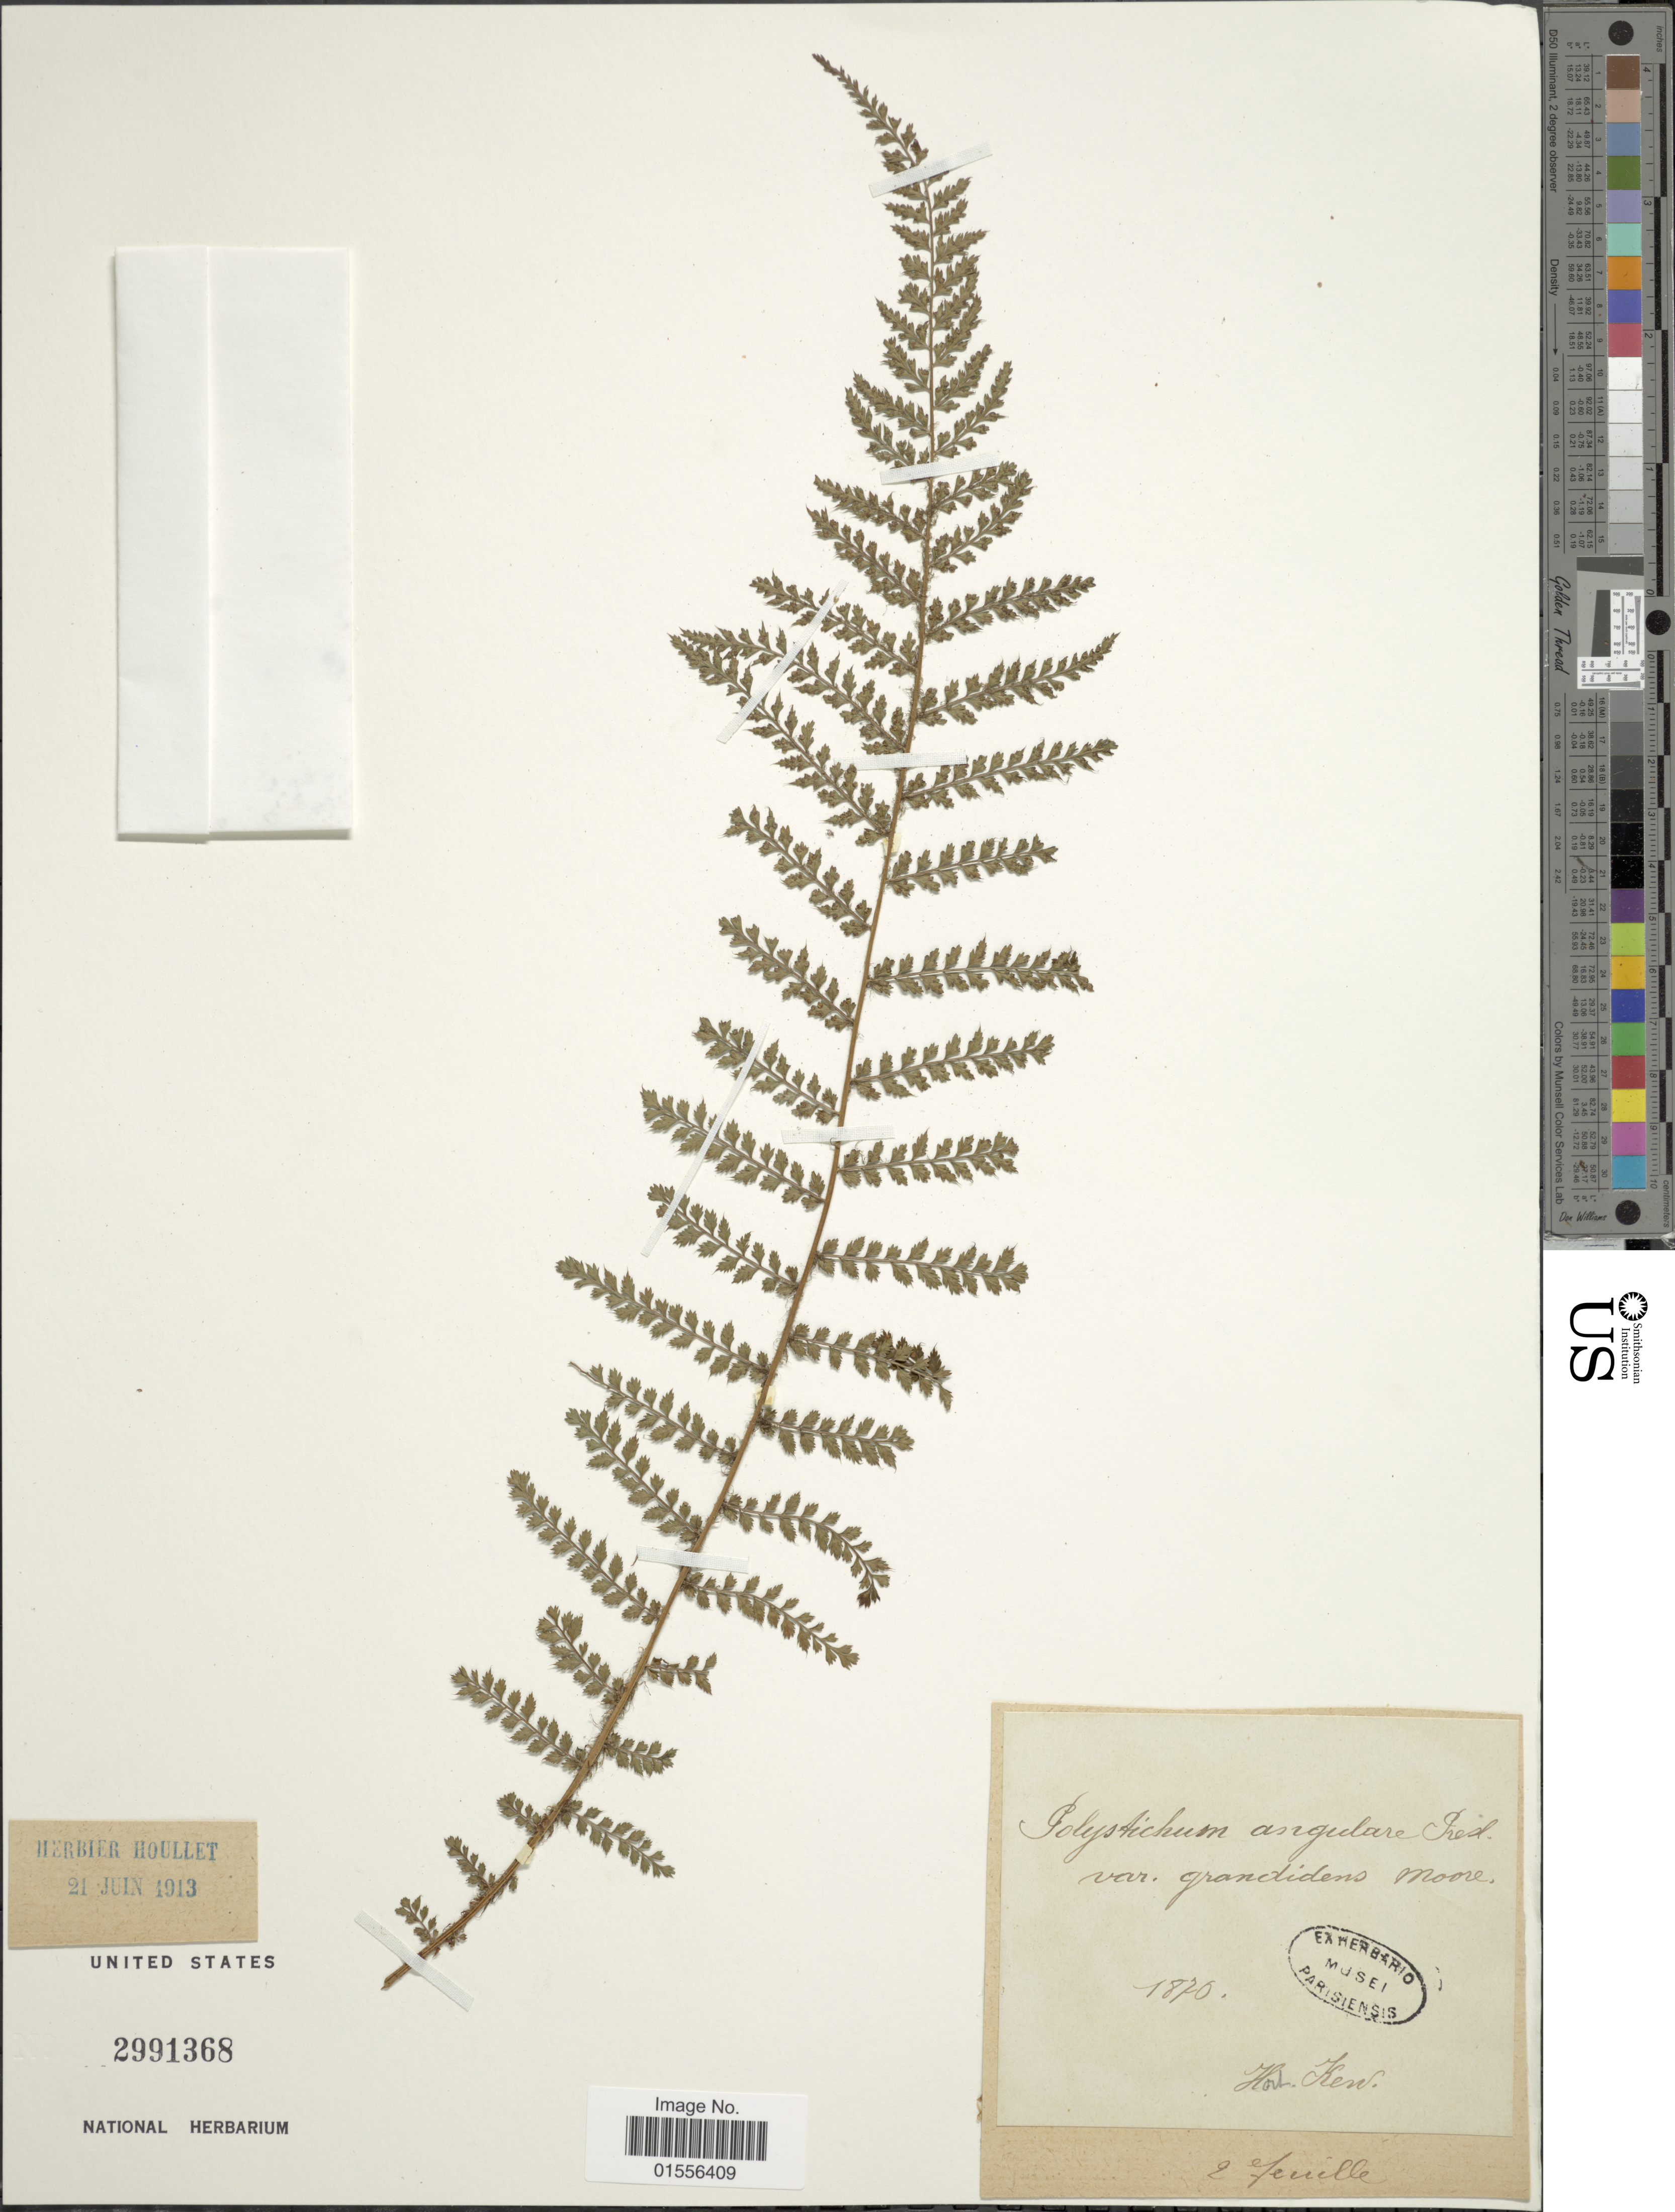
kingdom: Plantae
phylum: Tracheophyta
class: Polypodiopsida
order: Polypodiales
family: Dryopteridaceae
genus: Polystichum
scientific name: Polystichum setiferum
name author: (Forssk.) Moore ex Woynar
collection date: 1870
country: United Kingdom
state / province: England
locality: Hort Kew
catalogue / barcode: US 2991368